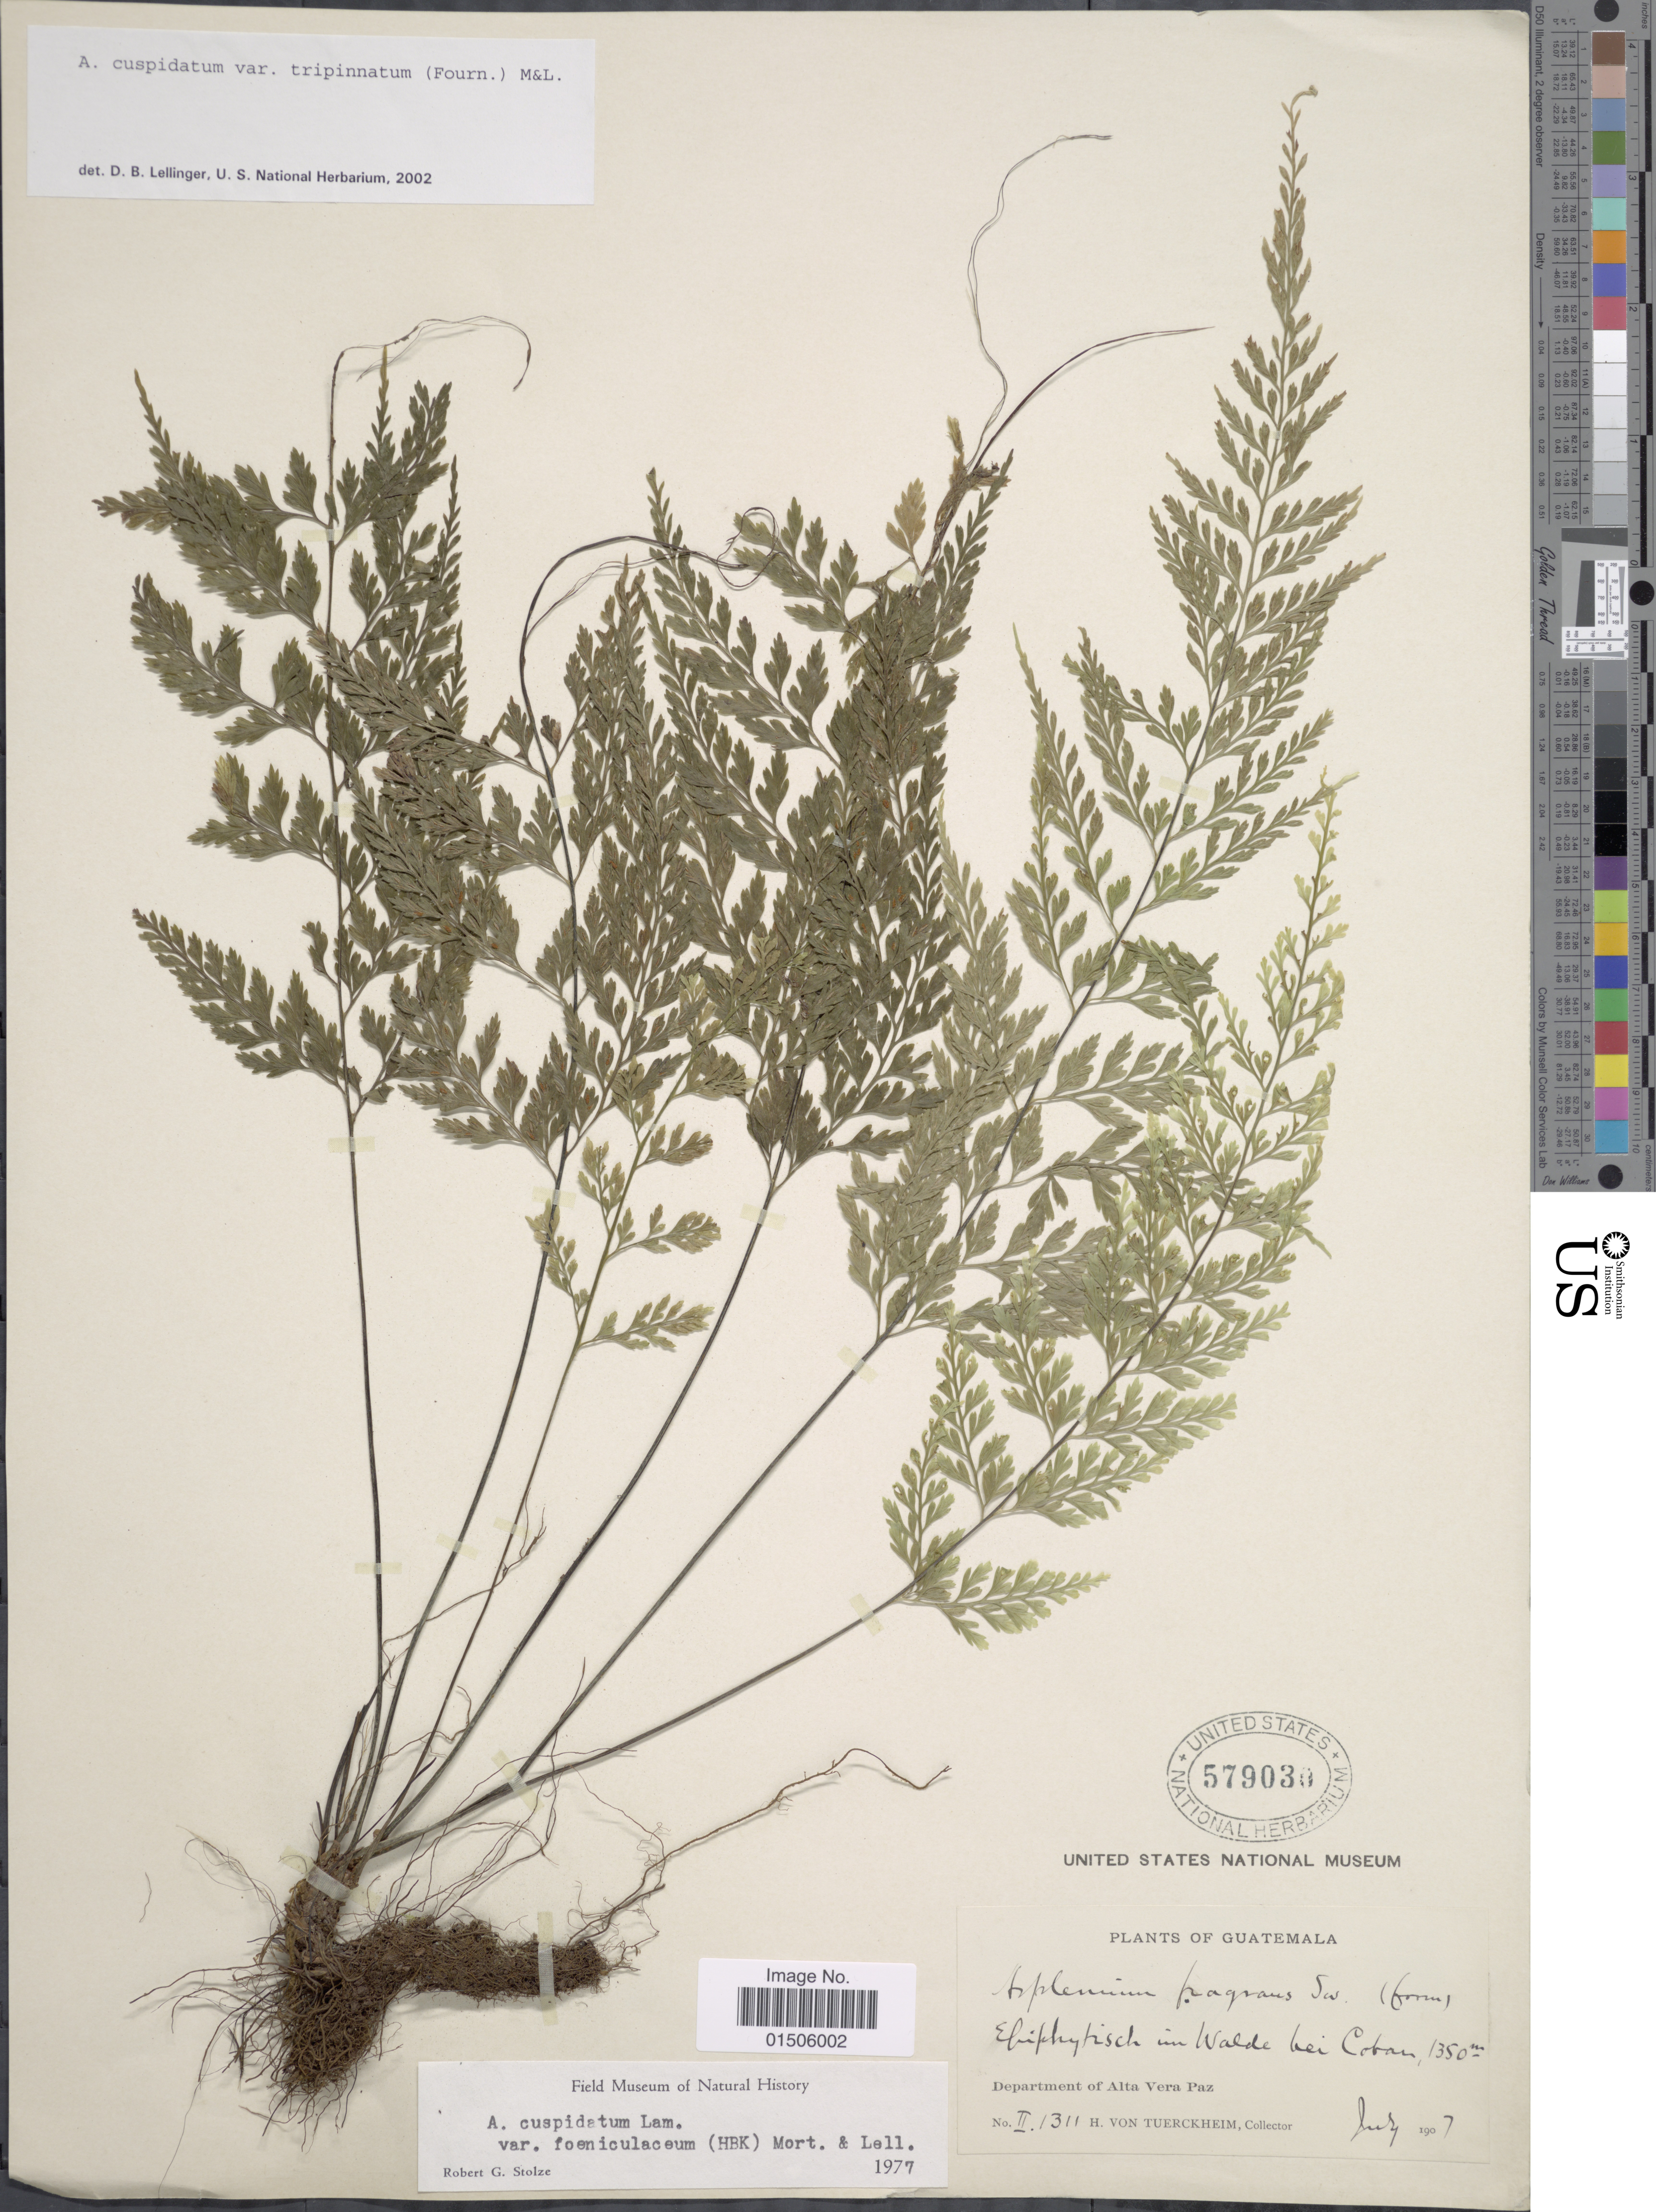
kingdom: Plantae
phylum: Tracheophyta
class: Polypodiopsida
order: Polypodiales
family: Aspleniaceae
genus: Asplenium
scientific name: Asplenium cuspidatum var. tripinnatum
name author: (E. Fourn.) C.V. Morton & Lellinger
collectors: H. von Türckheim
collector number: II1311*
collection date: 1907-07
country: Guatemala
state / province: Alta Verapaz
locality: Epiphytisch in Walde bei Coban. Department of Alta Verapaz.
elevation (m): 1350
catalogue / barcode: US 579030